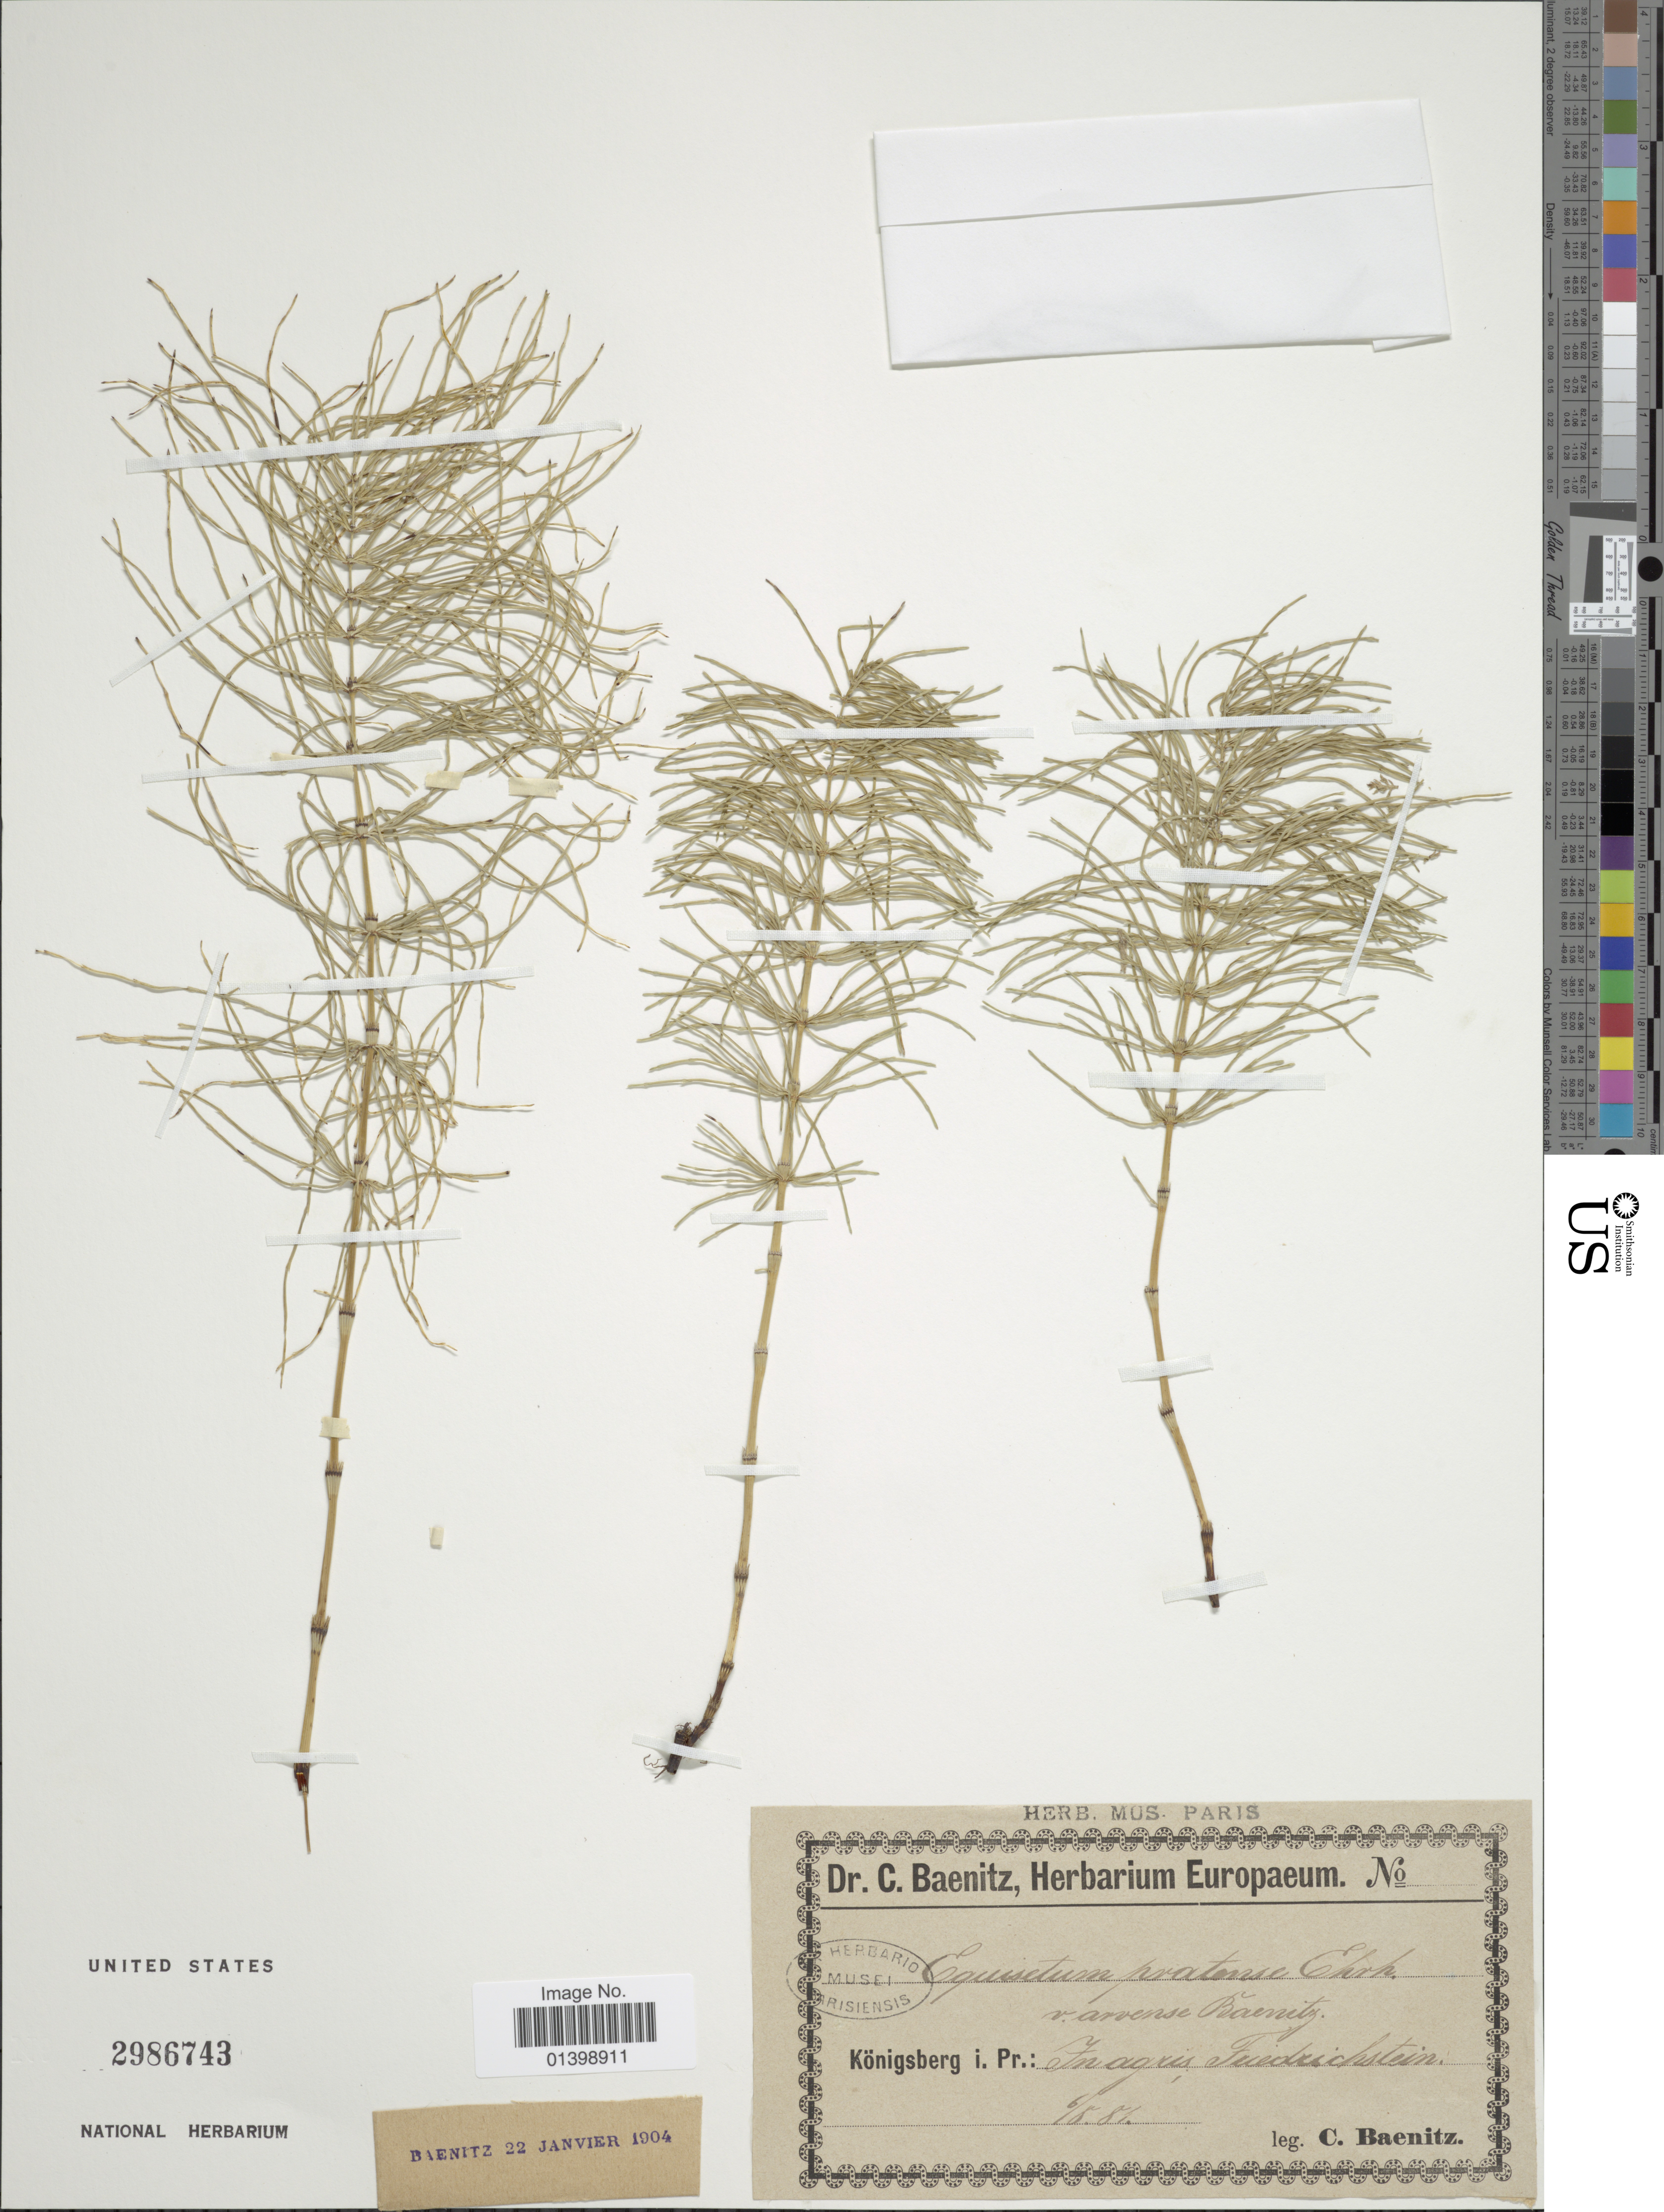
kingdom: Plantae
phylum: Tracheophyta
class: Polypodiopsida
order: Equisetales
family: Equisetaceae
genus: Equisetum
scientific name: Equisetum pratense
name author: Ehrh.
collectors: C. G. Baenitz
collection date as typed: Transcribed d/m/y: 6/8/81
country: Russian Federation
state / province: Kaliningrad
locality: Königsberg i pr.: In agris Friedrichstein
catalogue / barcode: US 2986743